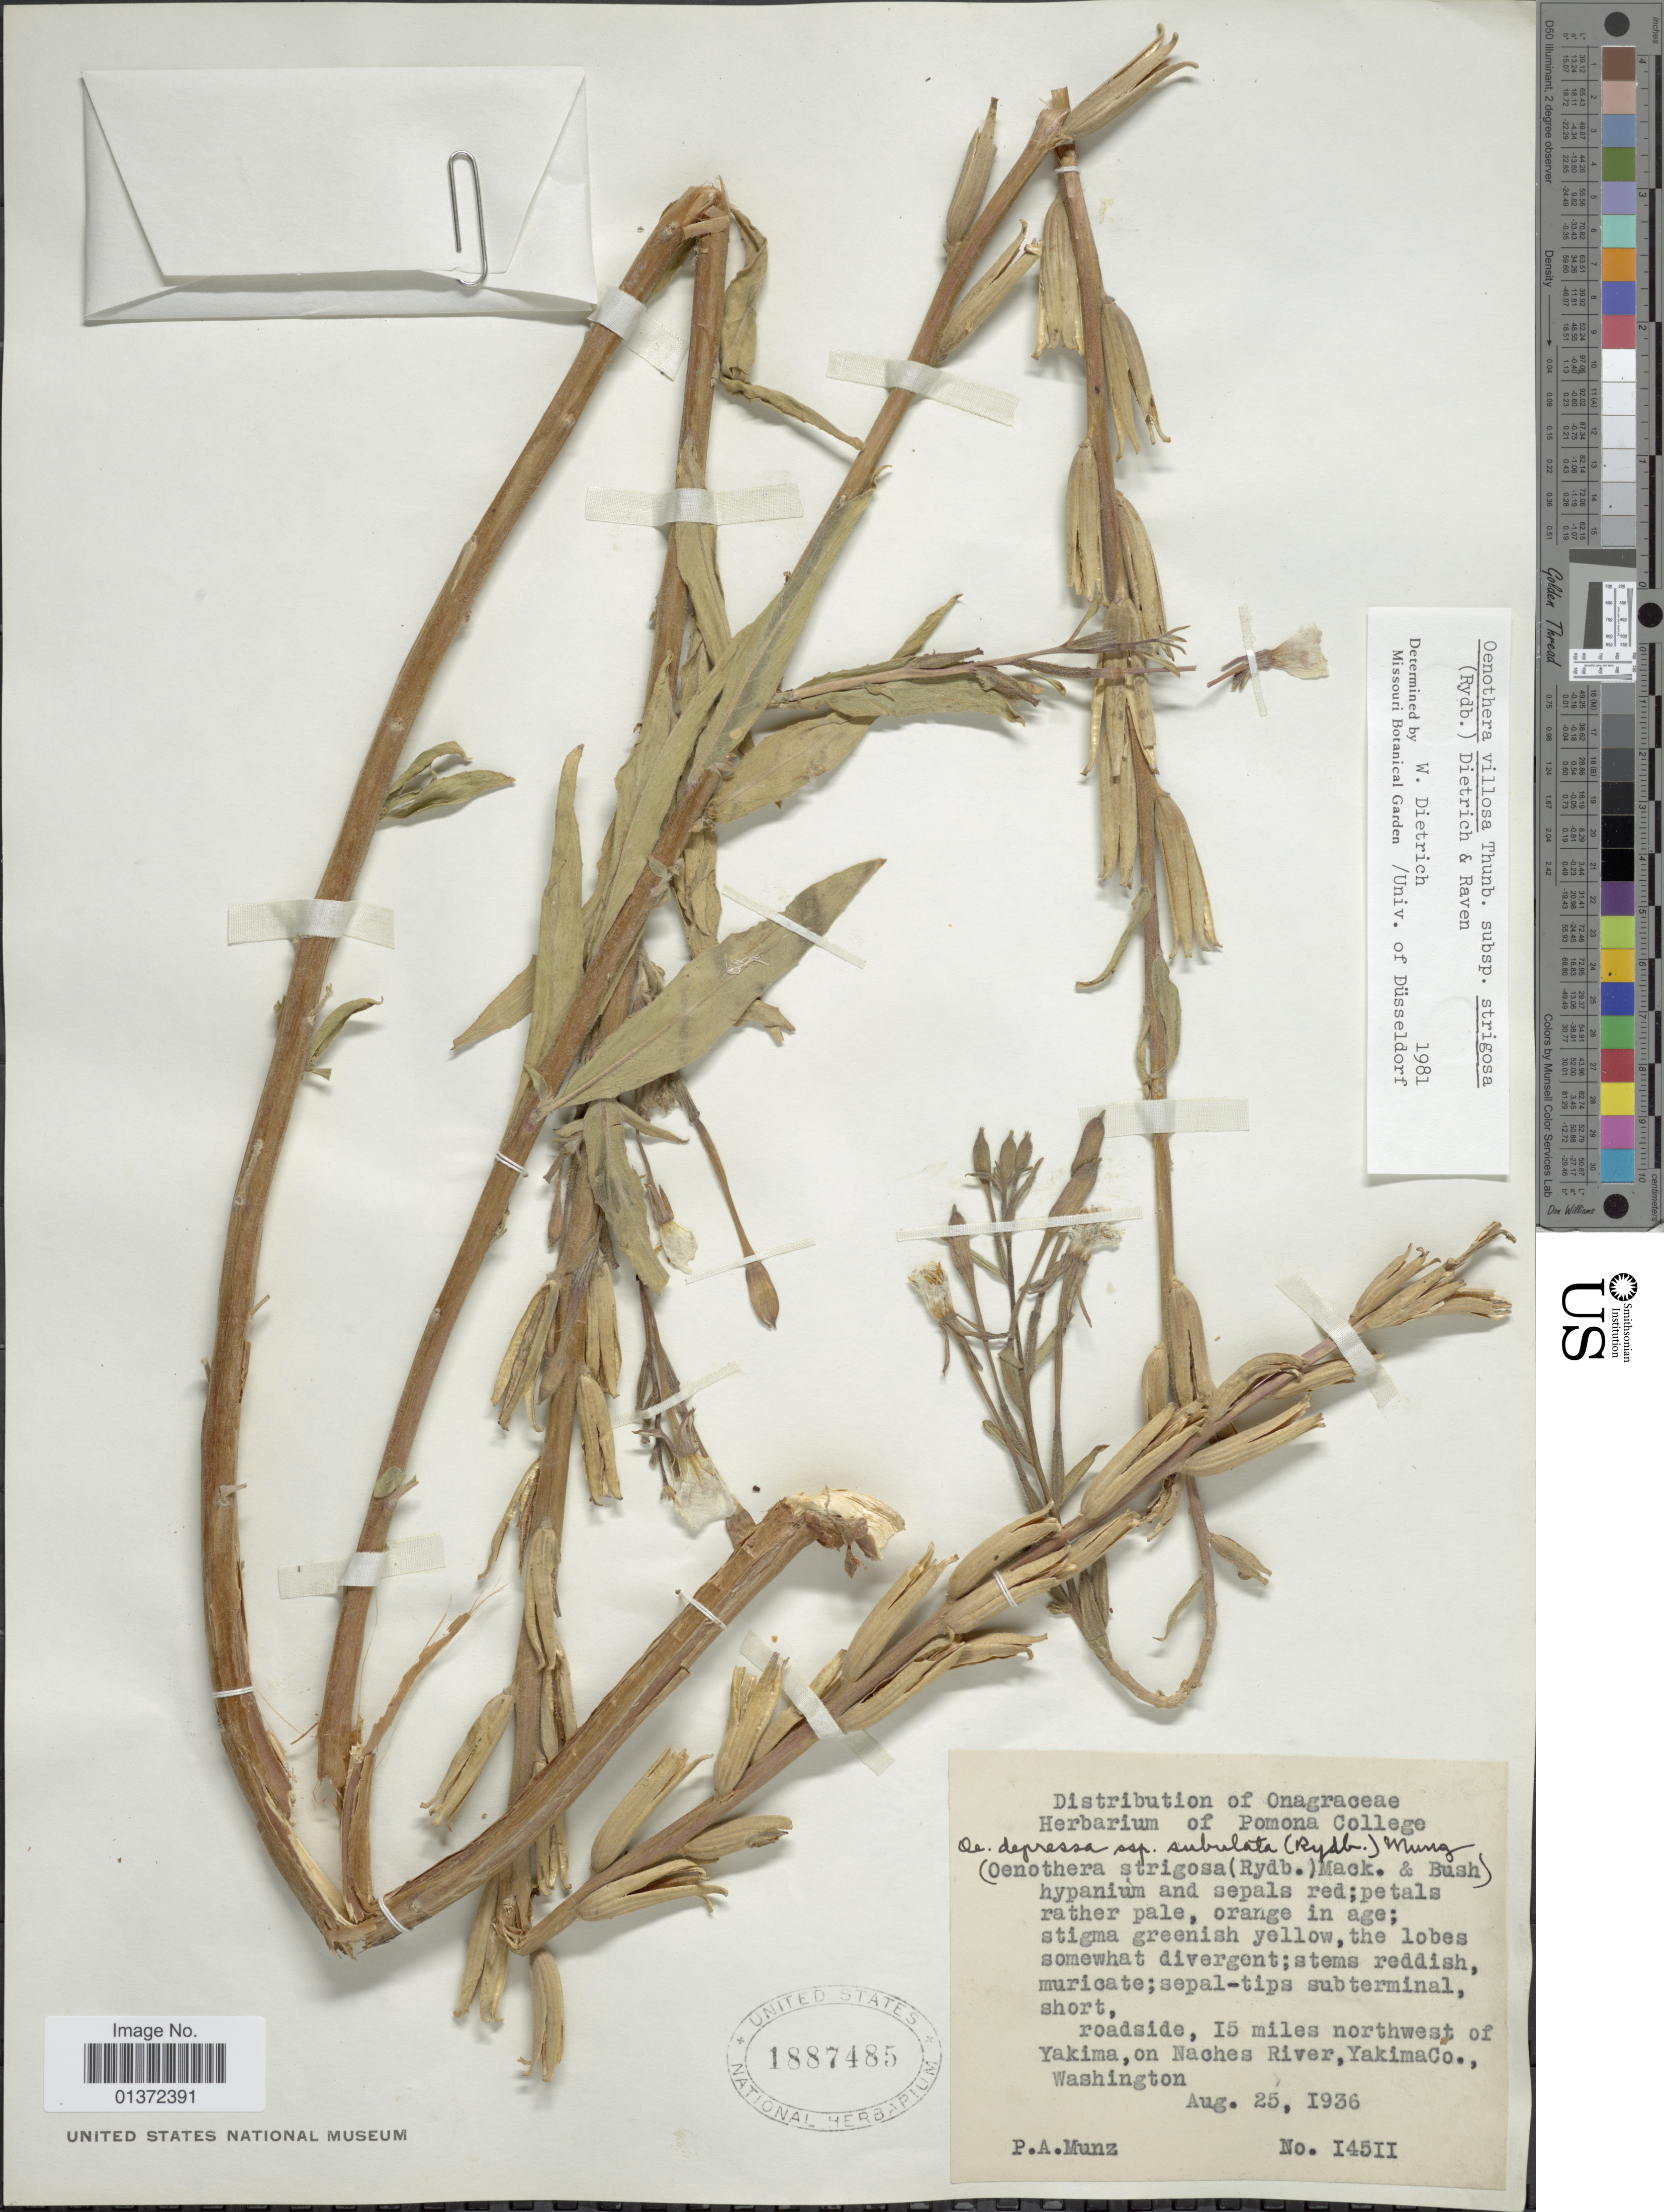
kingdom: Plantae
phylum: Tracheophyta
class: Magnoliopsida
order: Myrtales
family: Onagraceae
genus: Oenothera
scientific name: Oenothera villosa subsp. strigosa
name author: (Rydb.) W. Dietr. & P.H. Raven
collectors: P. A. Munz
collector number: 14511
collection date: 1936-08-25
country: United States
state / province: Washington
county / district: Yakima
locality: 15 miles northwest of Yakima, on Naches River, YakimaCo.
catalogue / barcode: US 1887485